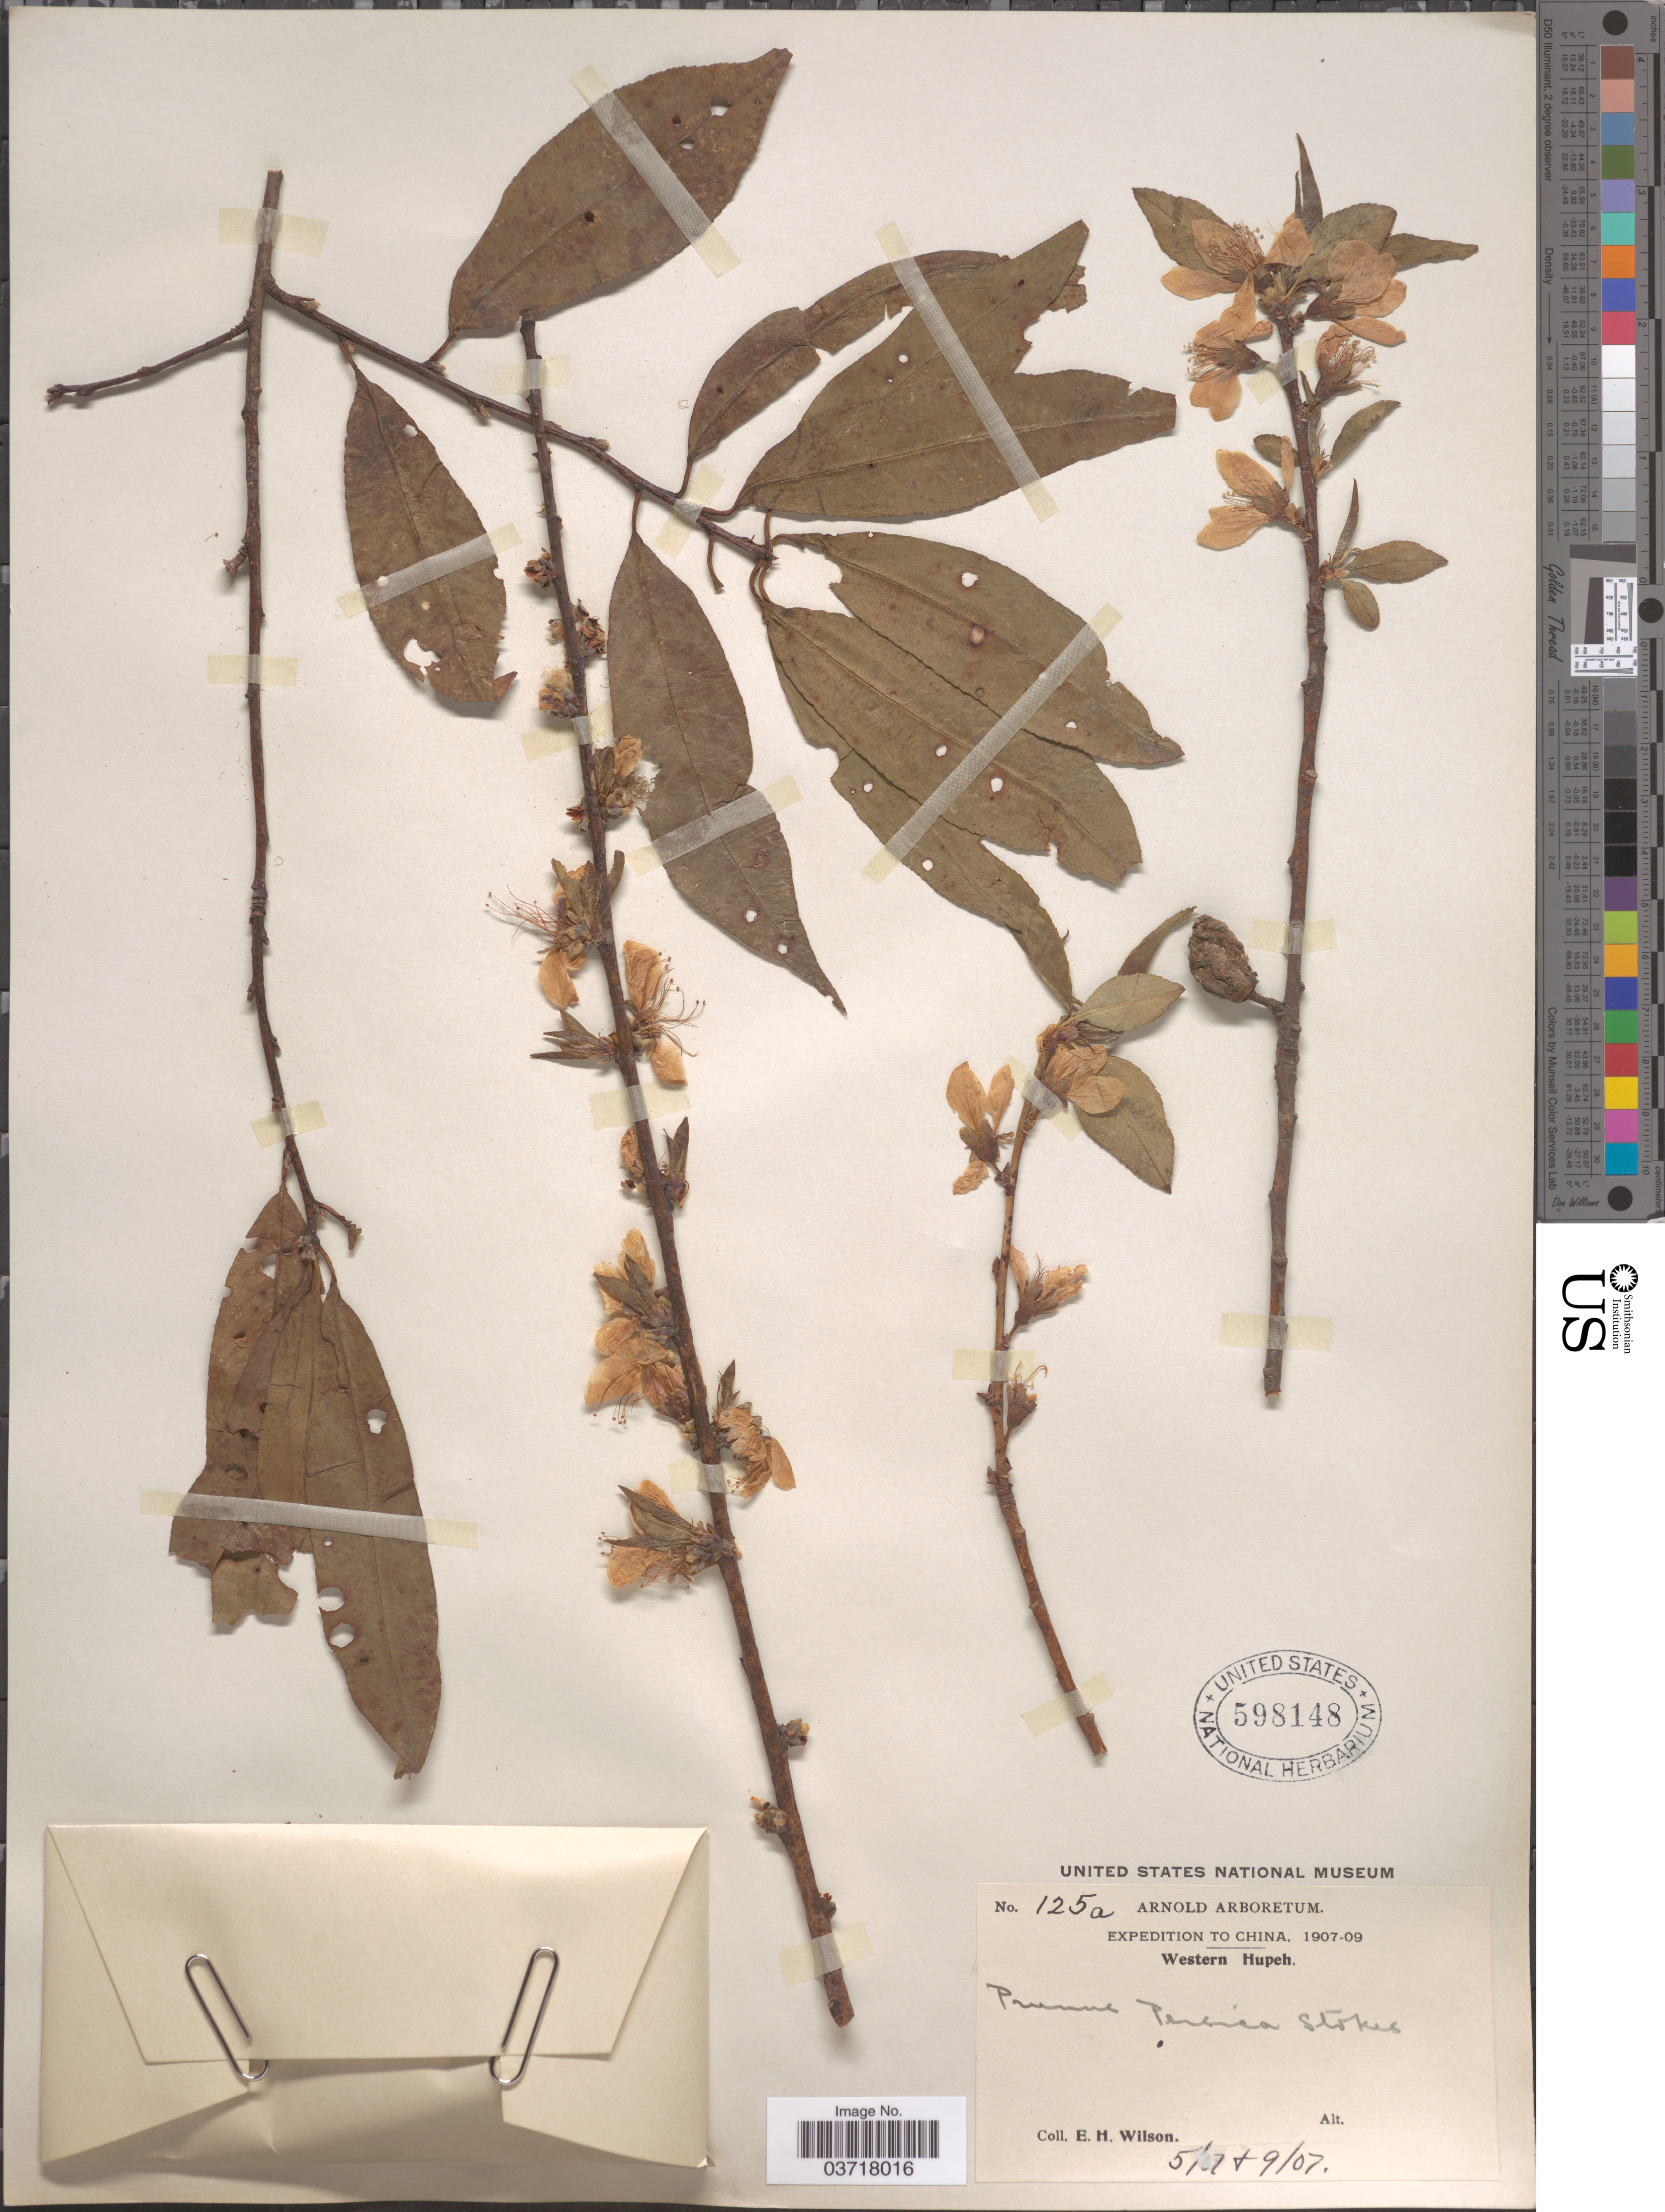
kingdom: Plantae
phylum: Tracheophyta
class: Magnoliopsida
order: Rosales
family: Rosaceae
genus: Prunus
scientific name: Prunus persica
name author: (L.) Batsch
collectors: E. Wilson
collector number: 125a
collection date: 1907-05/1907-09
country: China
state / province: Hubei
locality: Western Hupeh.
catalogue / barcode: US 598148